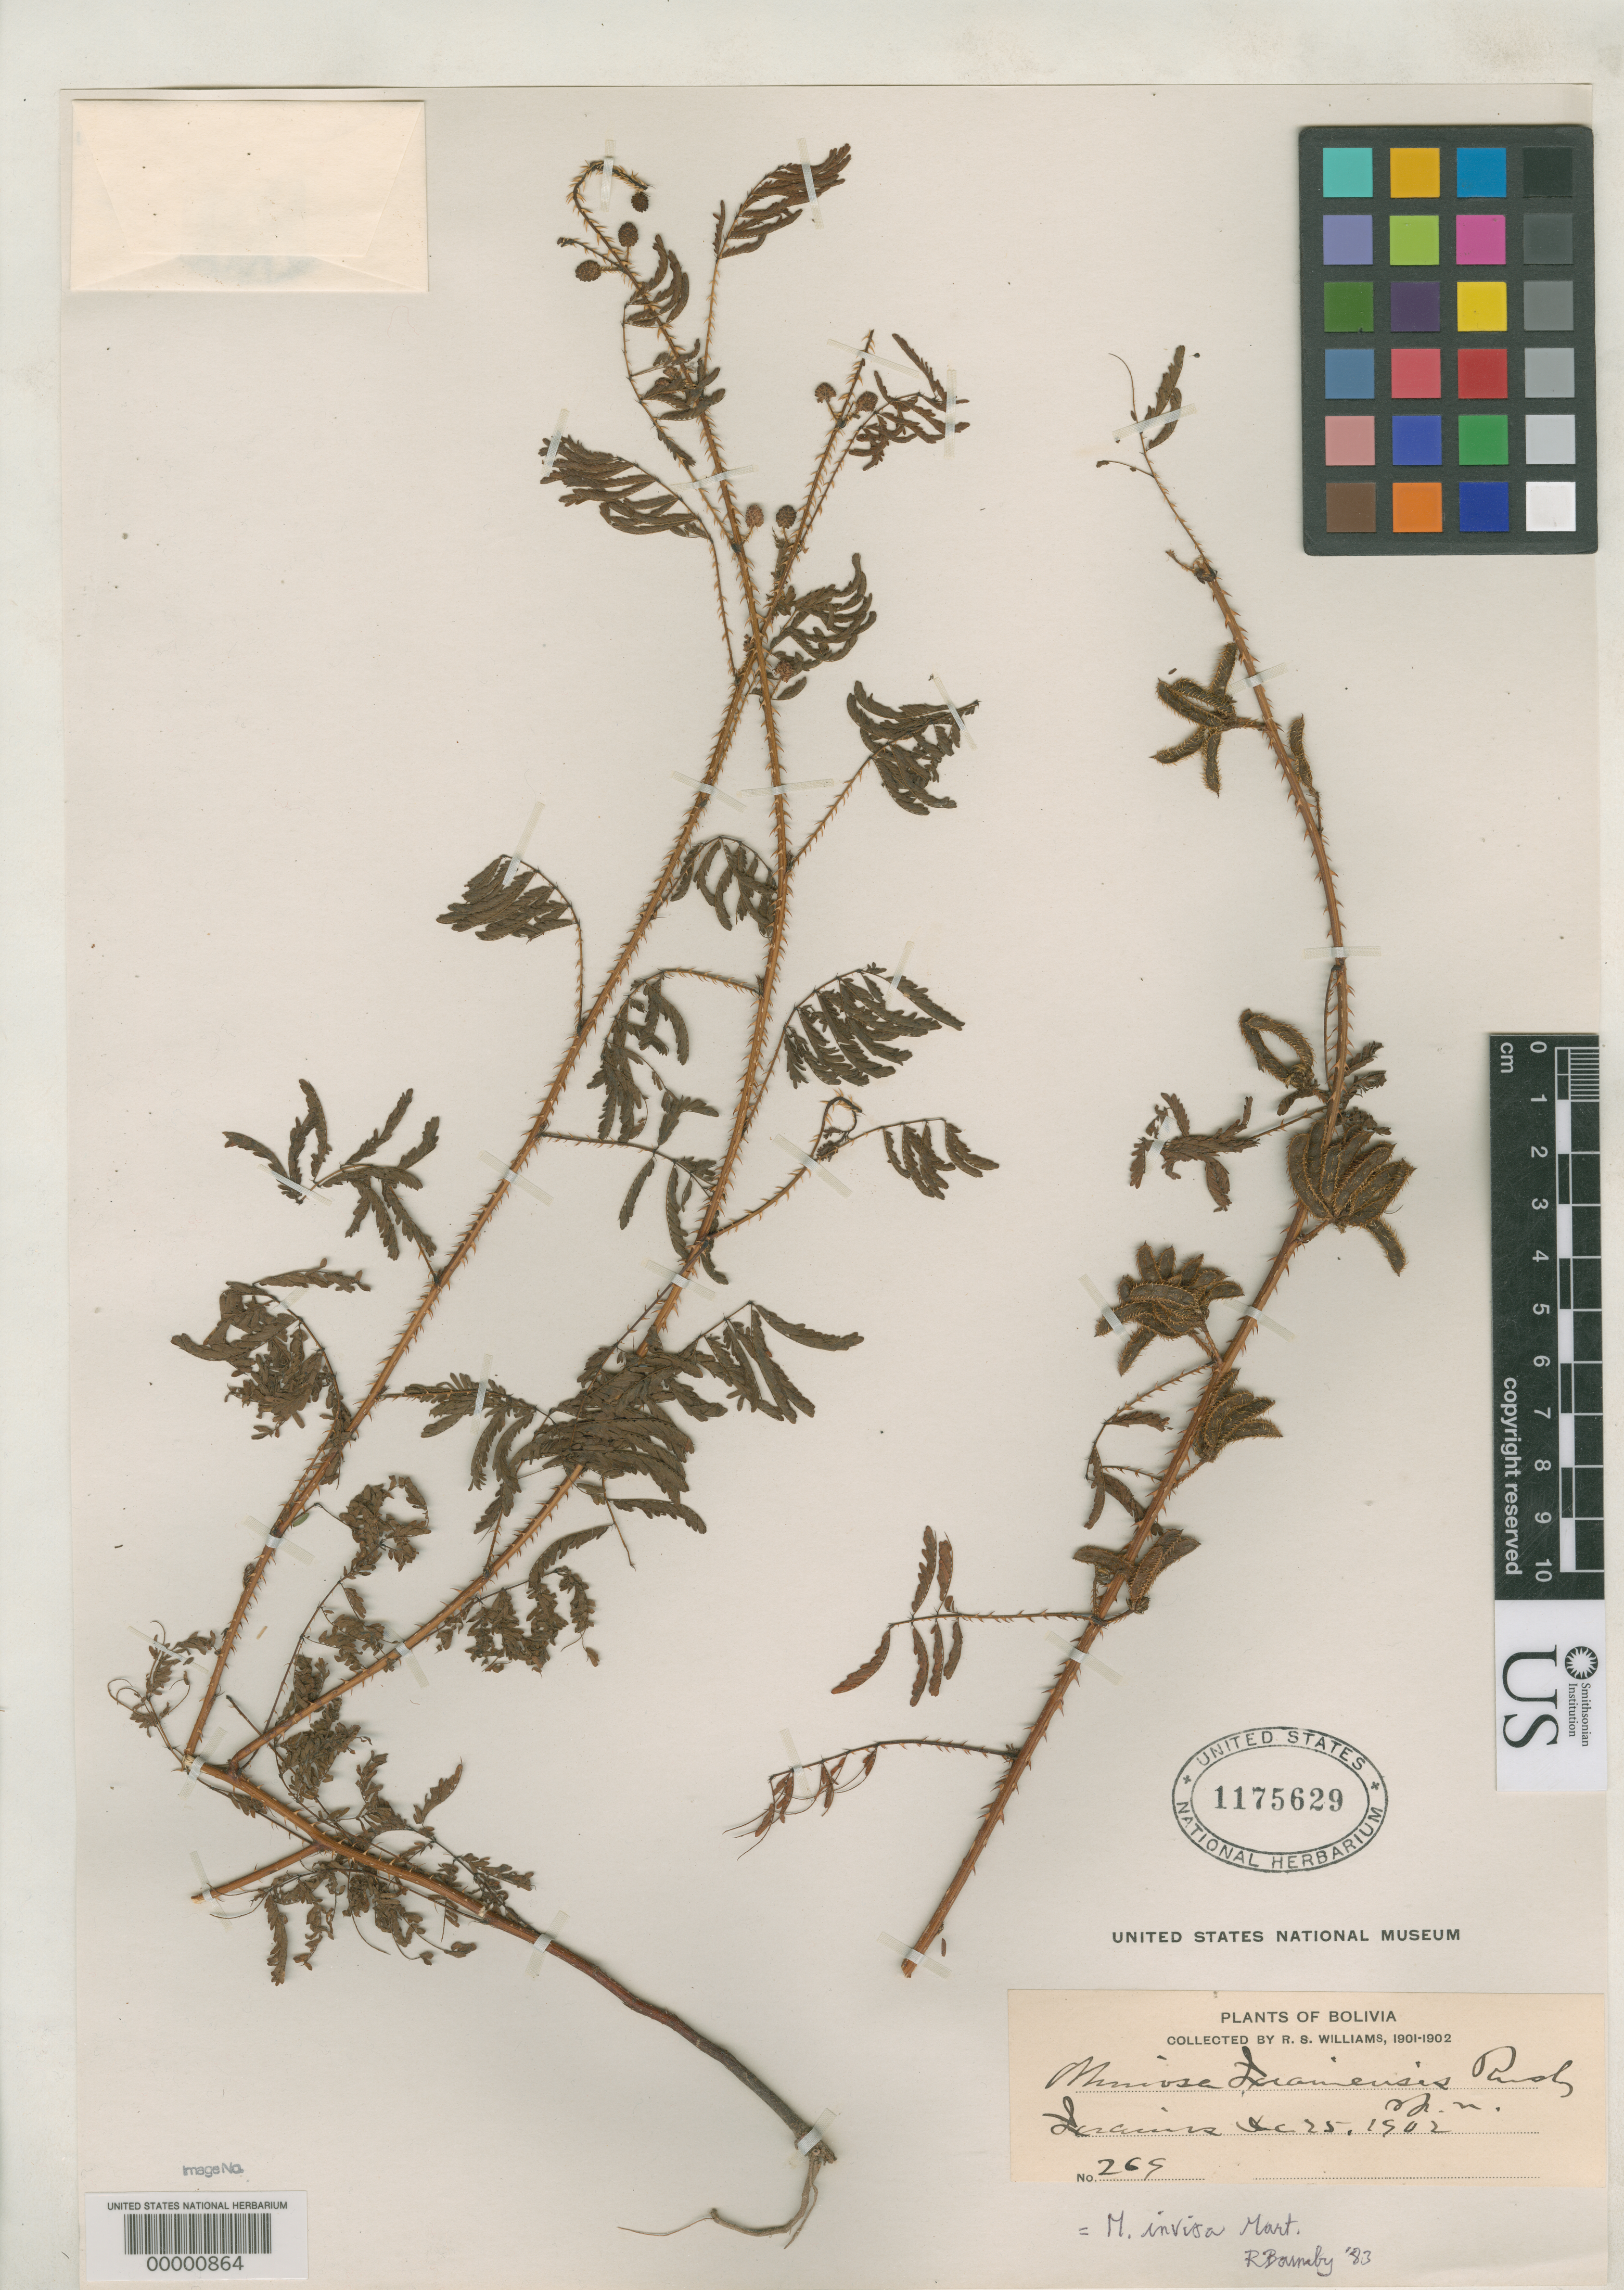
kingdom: Plantae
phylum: Tracheophyta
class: Magnoliopsida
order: Fabales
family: Fabaceae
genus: Mimosa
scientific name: Mimosa ixiamensis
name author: Rusby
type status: Isotype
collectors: R. S. Williams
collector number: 269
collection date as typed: Dec. 25, 1901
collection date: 1901-12-25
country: Bolivia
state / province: La Paz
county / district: Iturralde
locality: Ixiamas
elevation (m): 457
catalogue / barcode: US 1175629